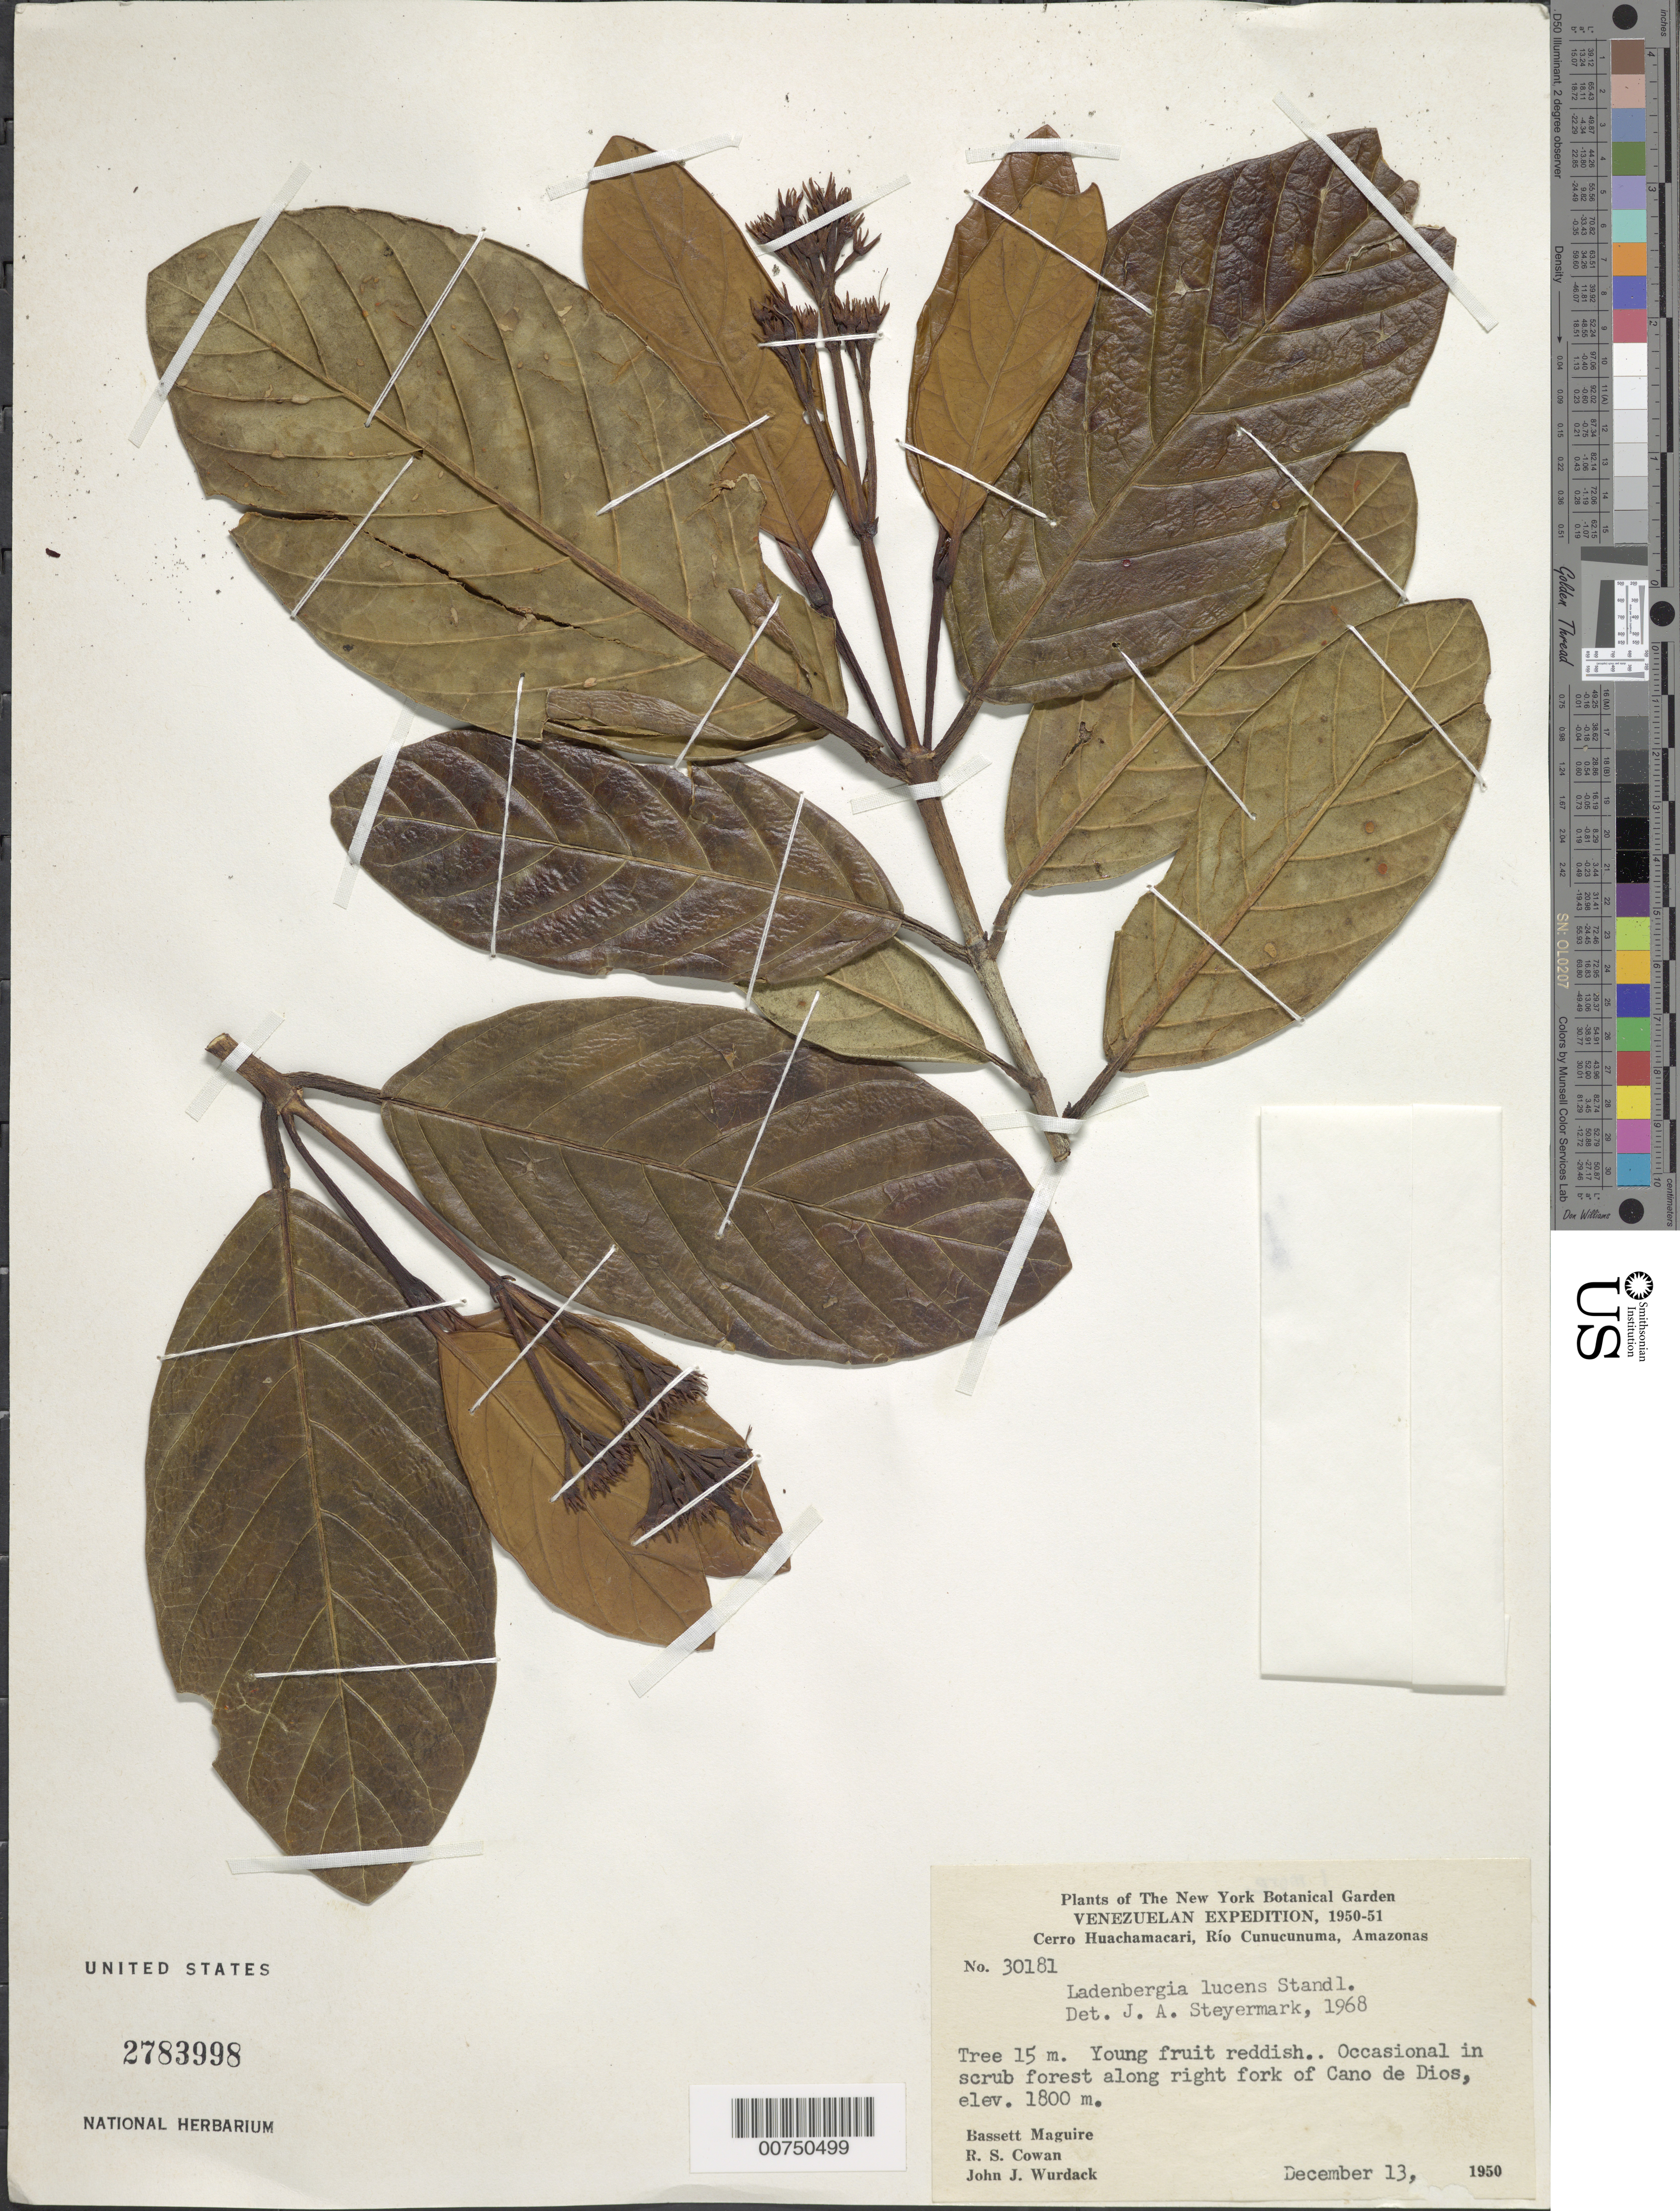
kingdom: Plantae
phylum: Tracheophyta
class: Magnoliopsida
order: Gentianales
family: Rubiaceae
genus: Ladenbergia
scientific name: Ladenbergia lucens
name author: Standl.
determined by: Steyermark, Julian A., (VEN)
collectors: B. Maguire, R. S. Cowan & J. J. Wurdack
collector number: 30181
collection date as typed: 13-Dec-50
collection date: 1950-12-13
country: Venezuela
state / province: Amazonas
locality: Cerro Huachamacari, Río Cunucunuma, Summit camp, right fork of Caño de Dios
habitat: Scrub forest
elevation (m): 1800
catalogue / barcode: US 2783998